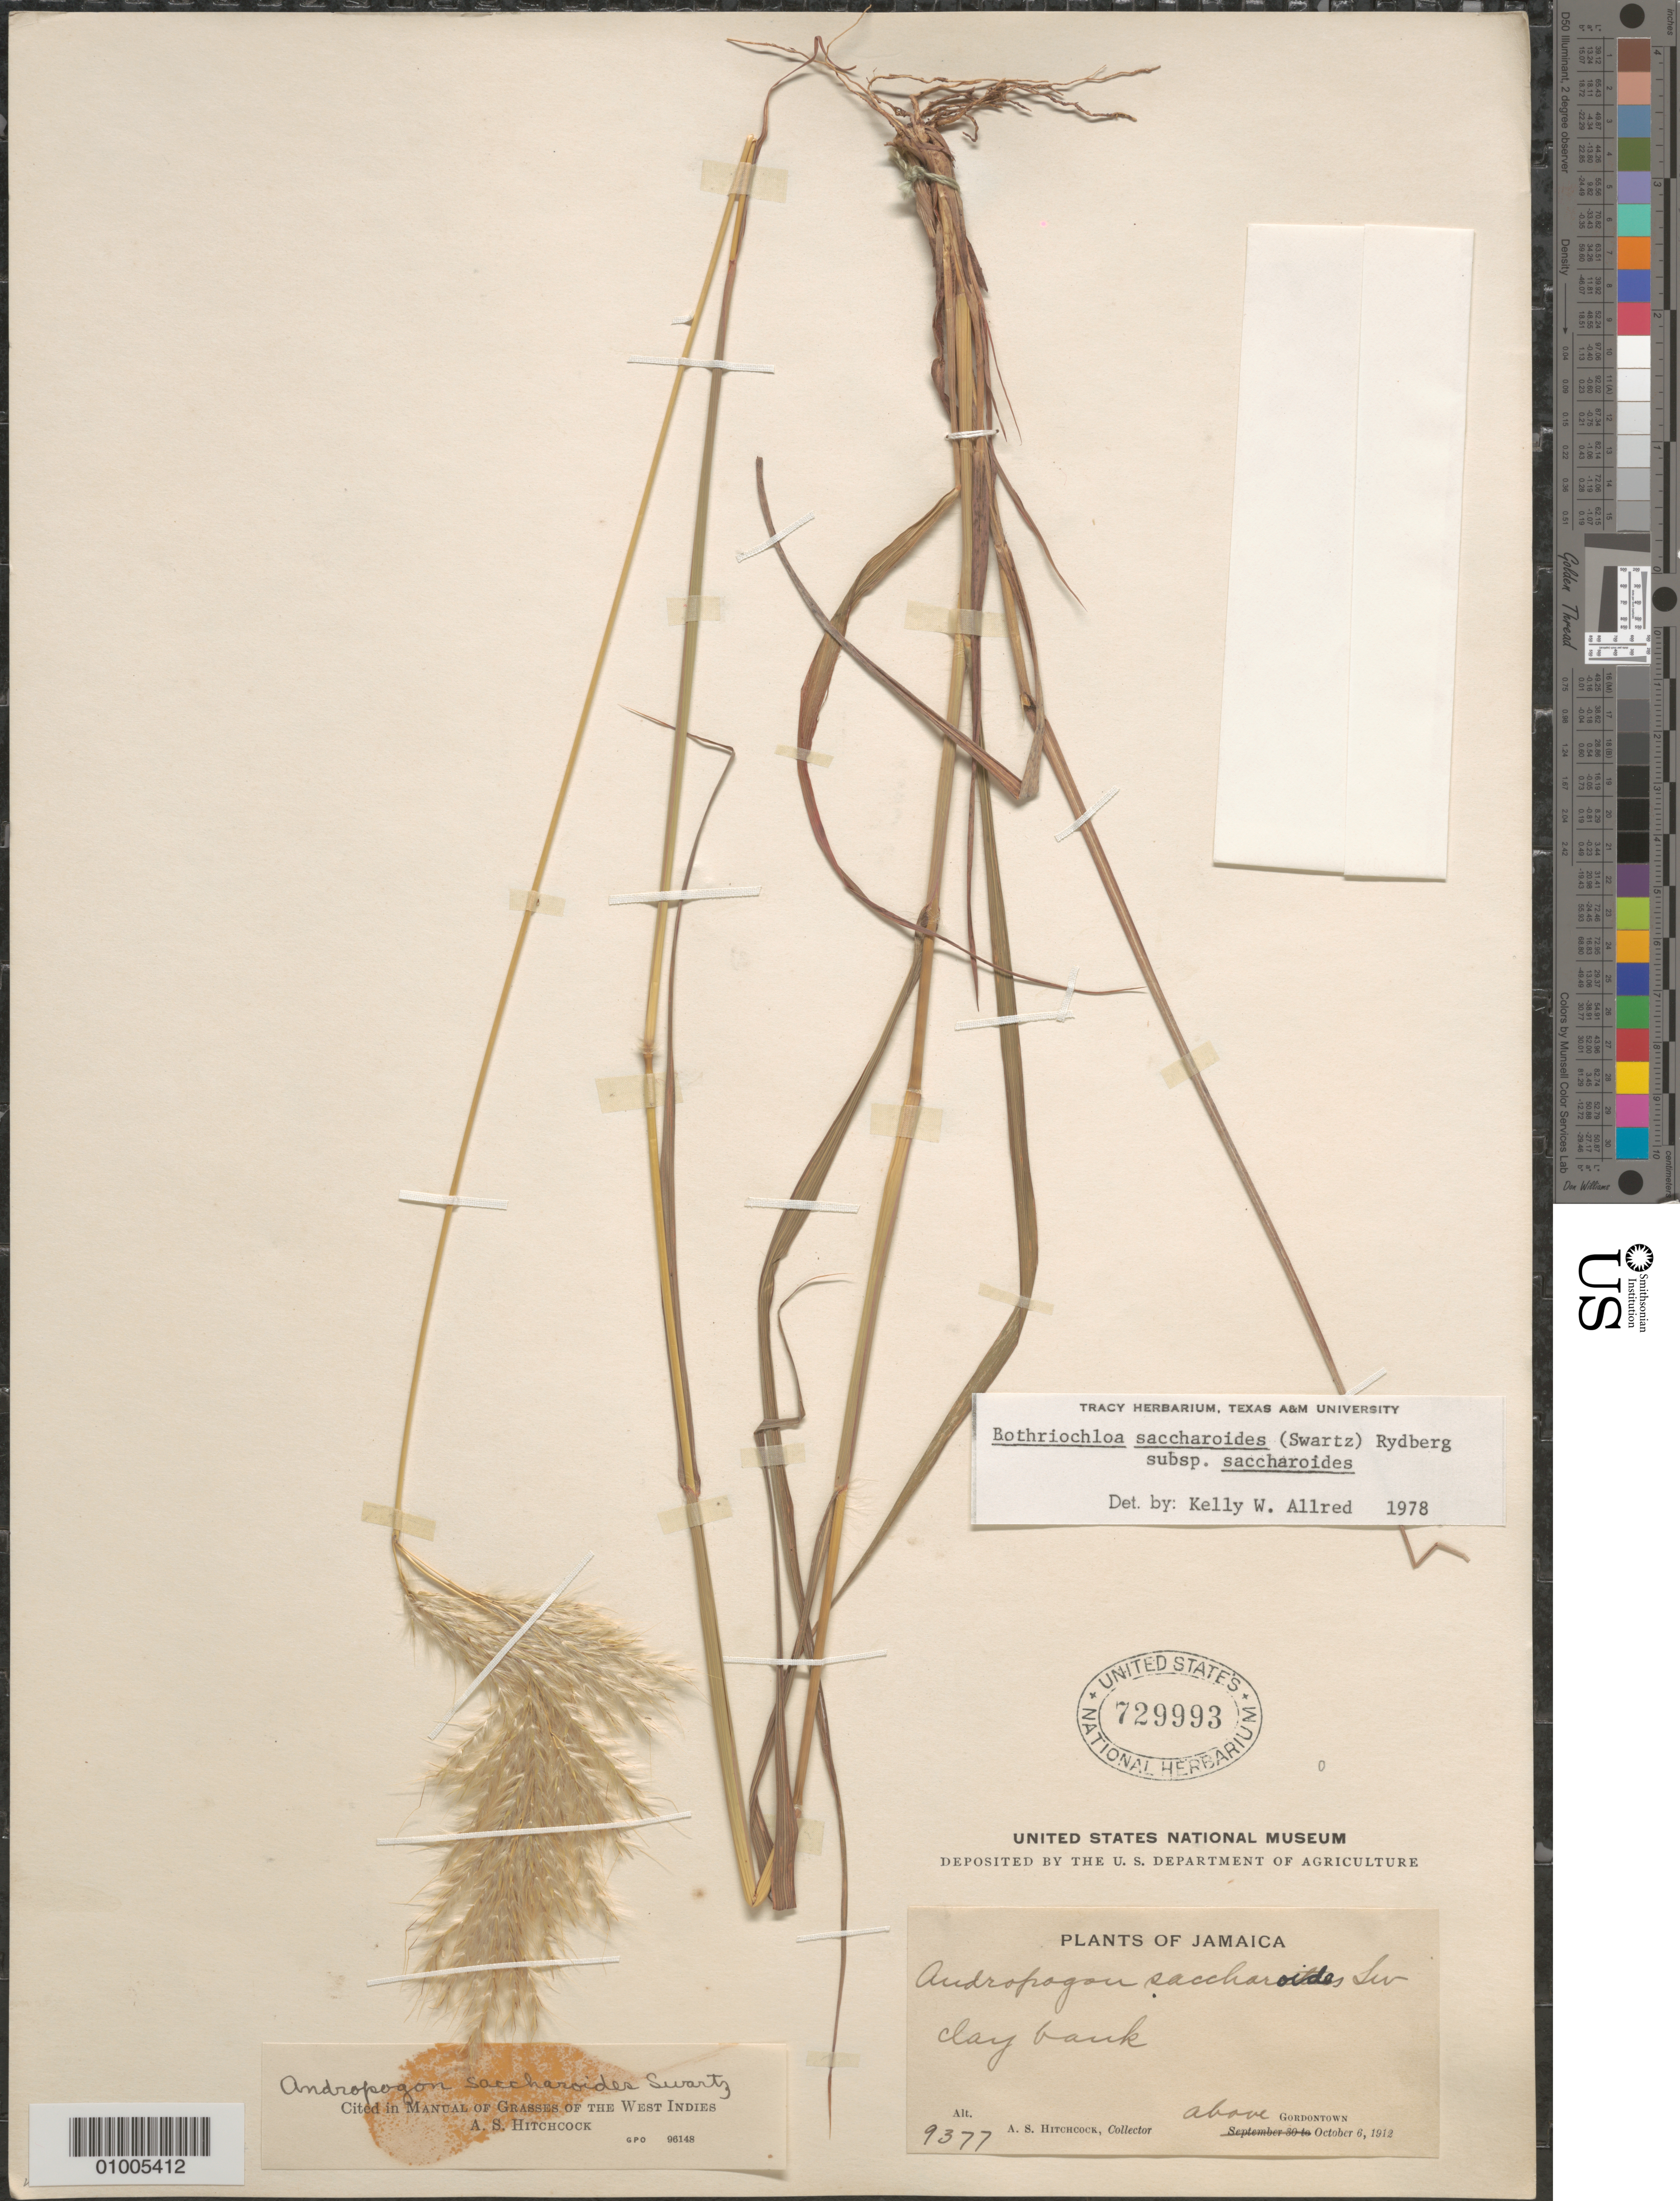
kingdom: Plantae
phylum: Tracheophyta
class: Liliopsida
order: Poales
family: Poaceae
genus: Bothriochloa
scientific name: Bothriochloa saccharoides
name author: (Sw.) Rydb.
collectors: A. S. Hitchcock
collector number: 9377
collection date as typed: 06 Oct 1912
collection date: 1912-10-06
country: Jamaica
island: Jamaica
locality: Clay bank. above Gordontown.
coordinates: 0 N, 0 E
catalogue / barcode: US 729993